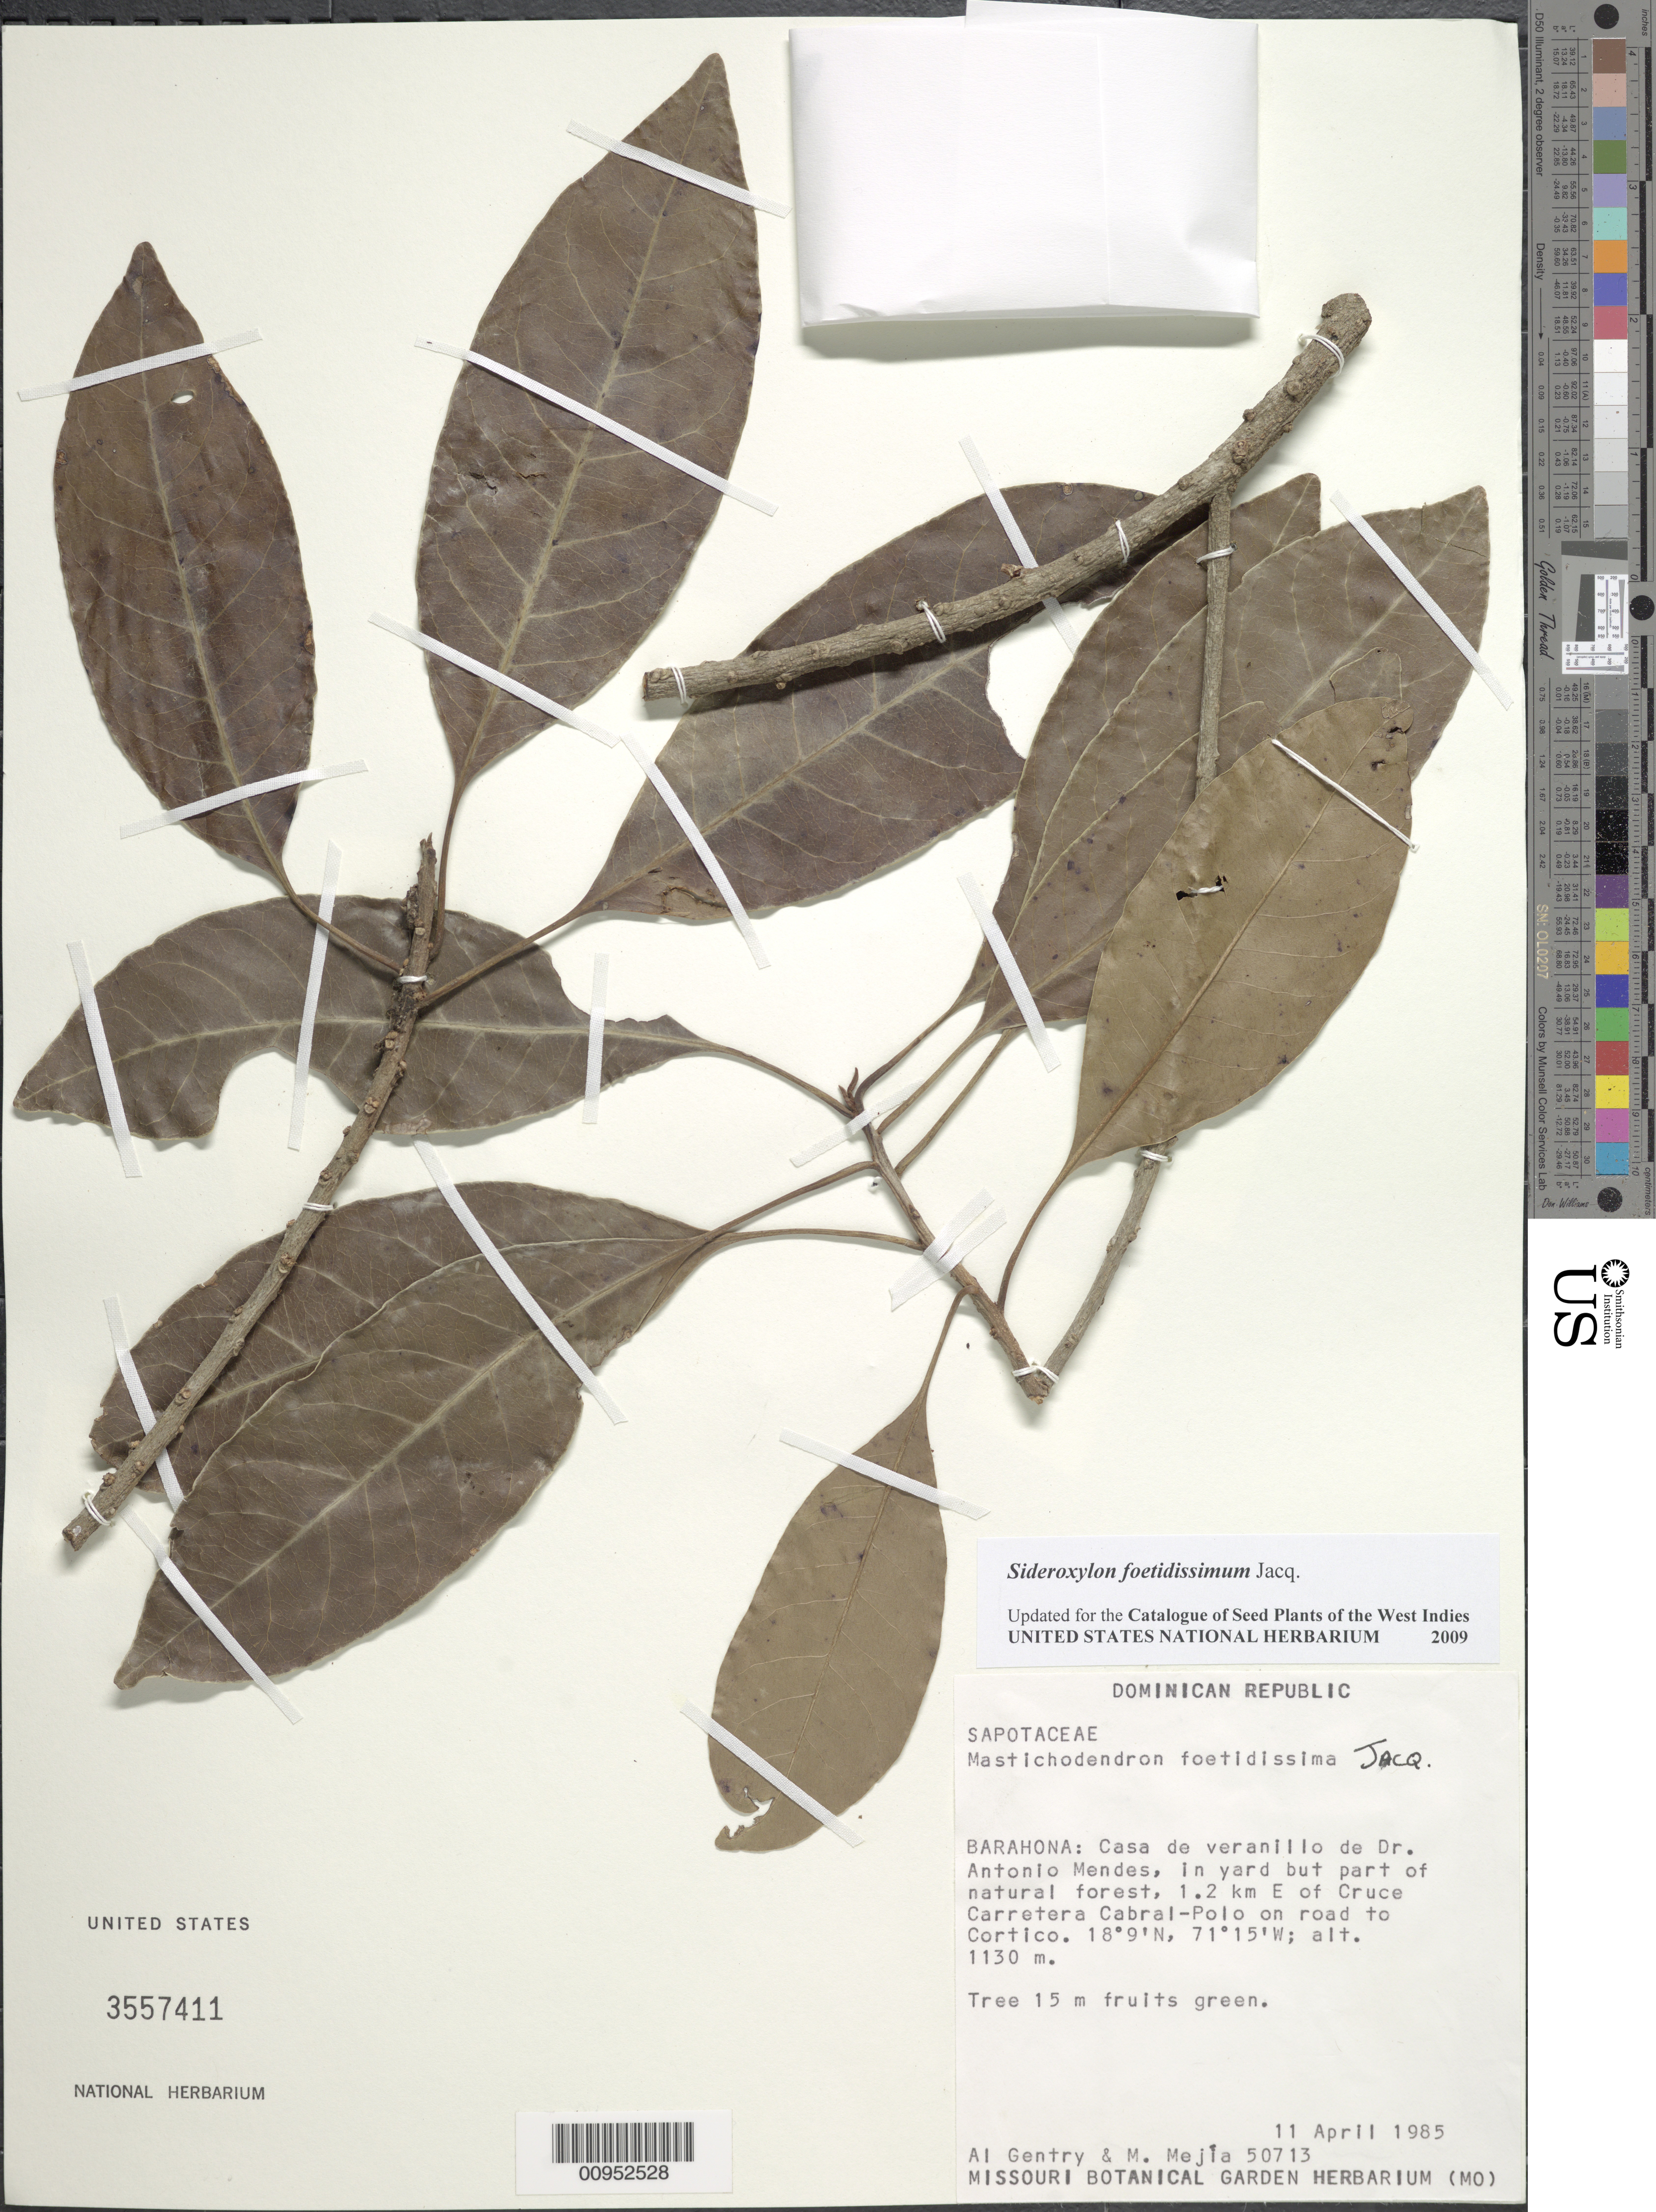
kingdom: Plantae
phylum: Tracheophyta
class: Magnoliopsida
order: Ericales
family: Sapotaceae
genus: Sideroxylon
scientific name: Sideroxylon foetidissimum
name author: Jacq.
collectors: A. H. Gentry & M. Mejia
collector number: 50713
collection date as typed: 11 Apr 1985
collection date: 1985-04-11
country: Dominican Republic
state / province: Barahona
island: Hispaniola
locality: Casa de Veranillo de Dr. Antonio Mendes, 1.2 km E of Cruce, Carretera Cabral-Polo on road to Cortico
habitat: In yard but part of natural forest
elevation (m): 1130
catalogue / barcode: US 3557411